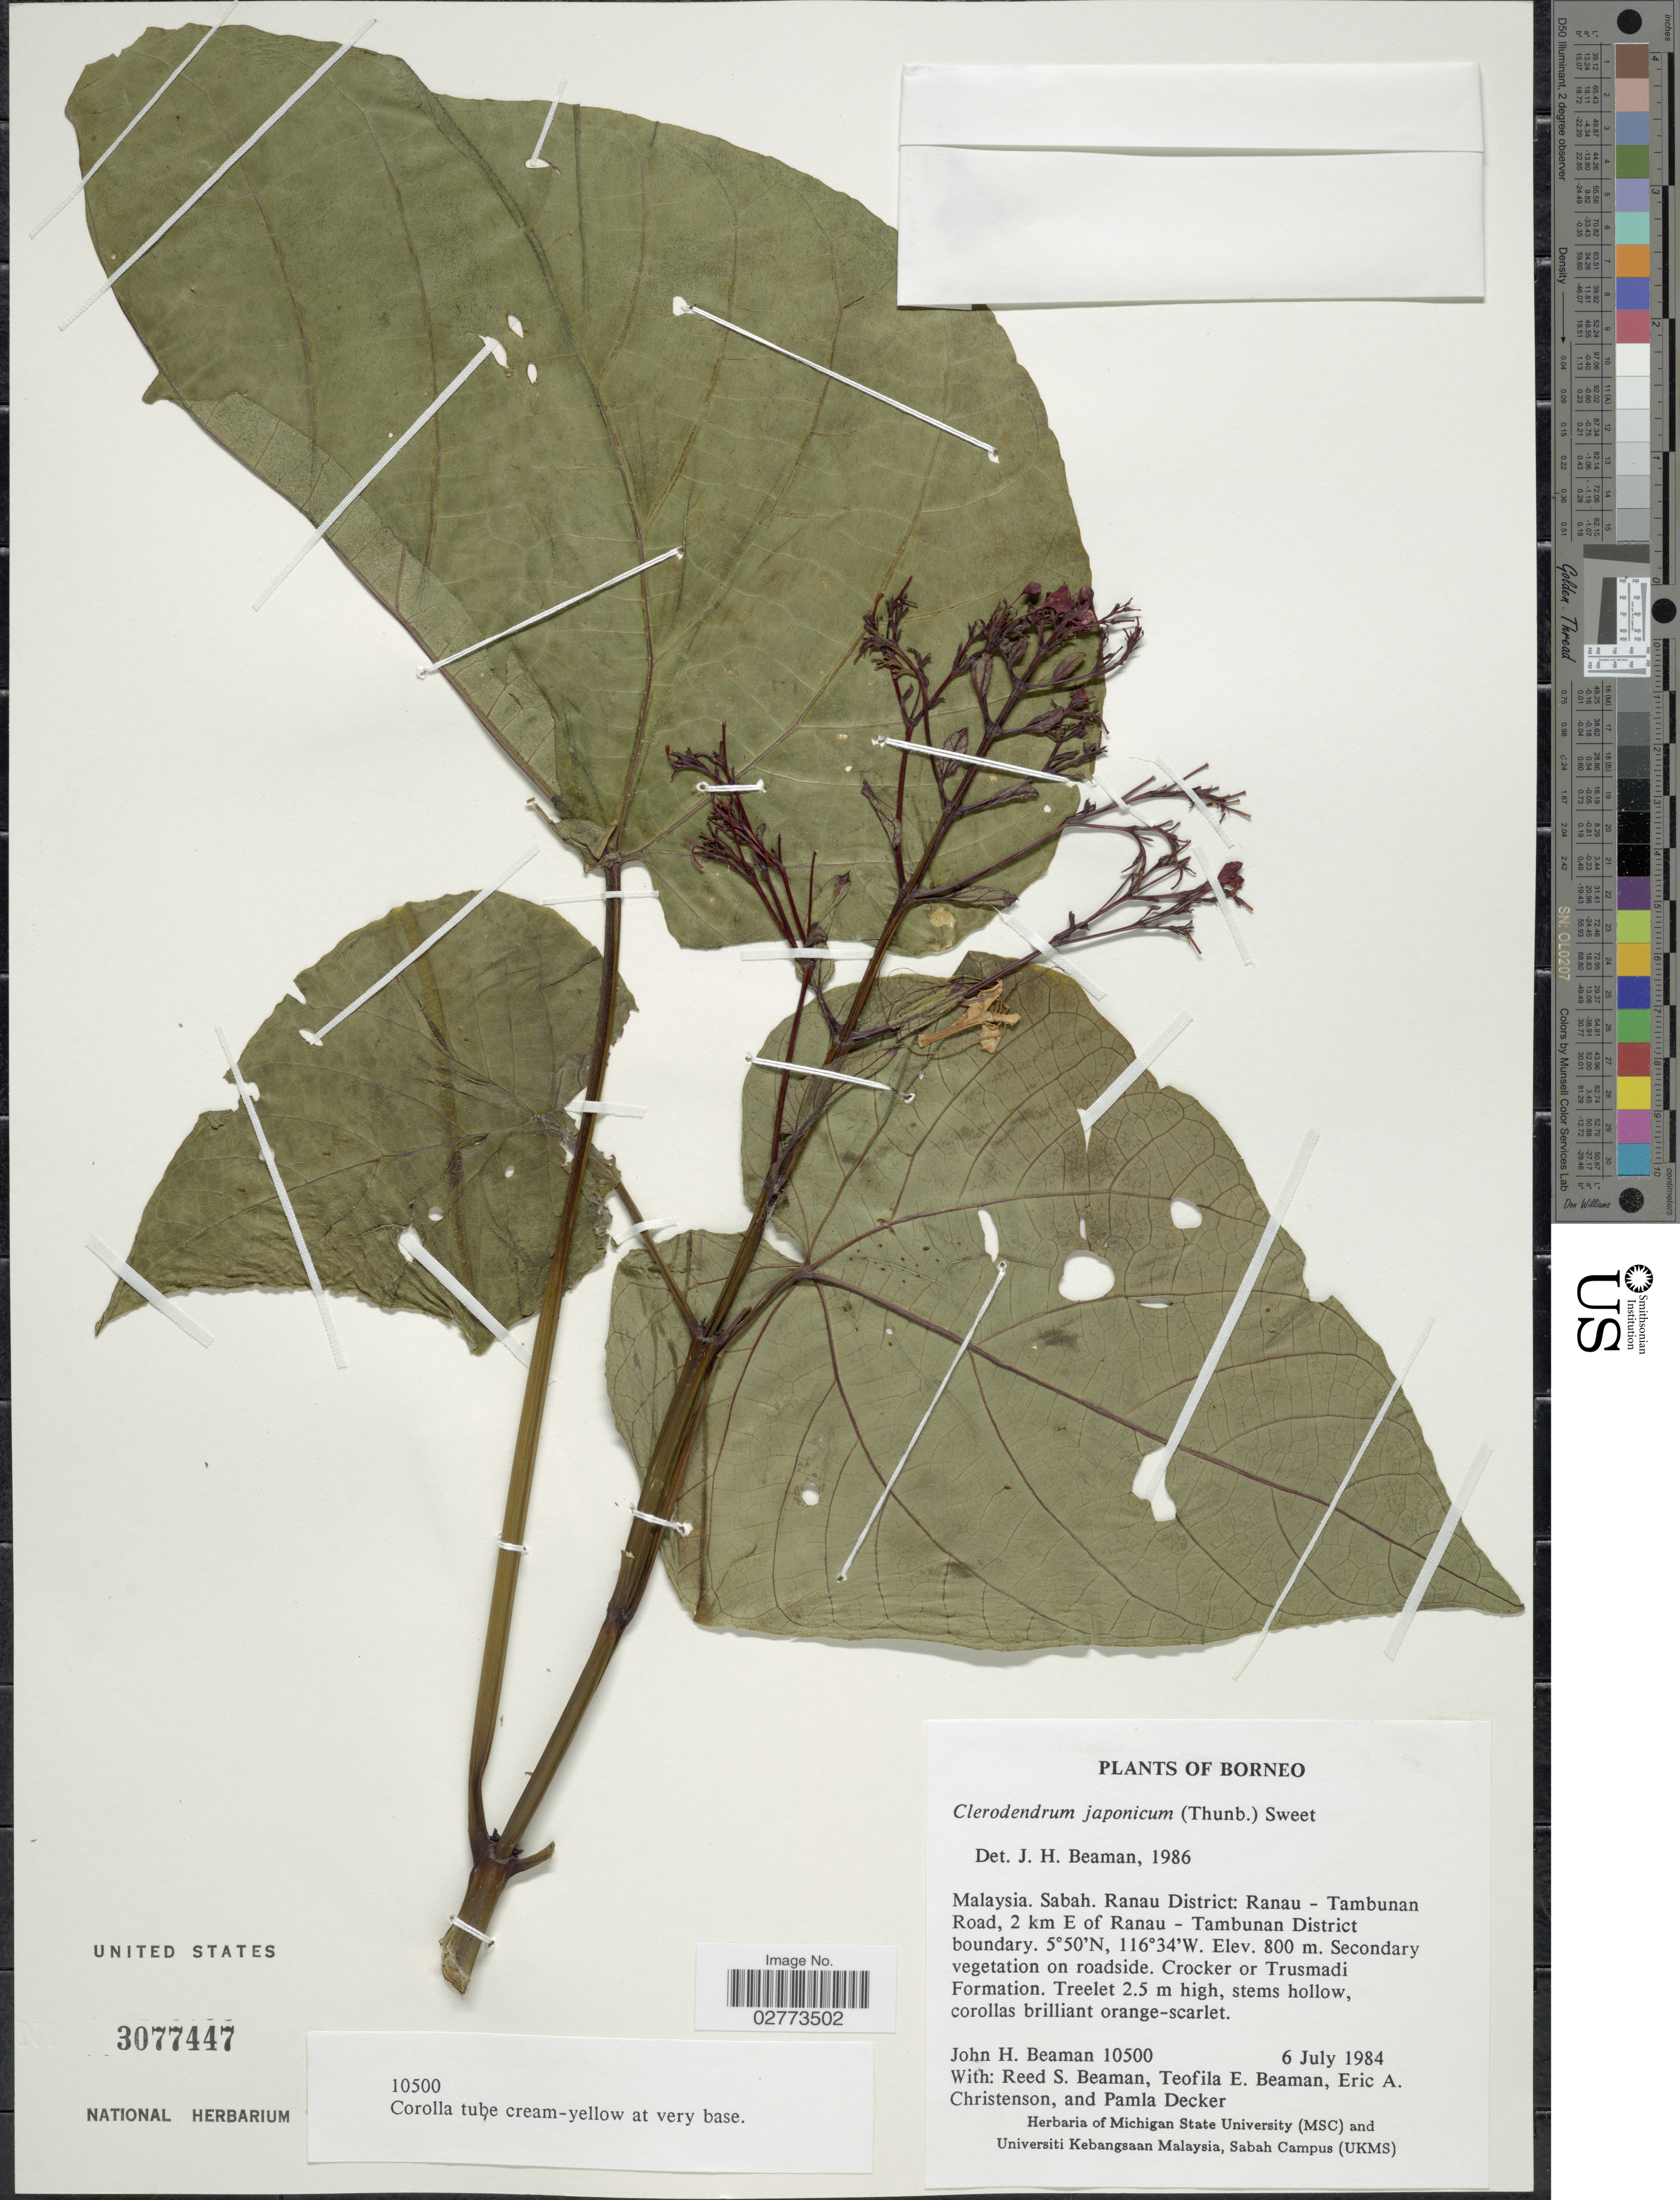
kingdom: Plantae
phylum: Tracheophyta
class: Magnoliopsida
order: Lamiales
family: Lamiaceae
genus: Clerodendrum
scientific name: Clerodendrum japonicum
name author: (Thunb.) Sweet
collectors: J. H. Beaman, R. S. Beaman, T. E. Beaman, E. A. Christenson & P. Decker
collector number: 10500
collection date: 1984-07-06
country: Malaysia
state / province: Sabah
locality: Borneo, Ranau District: Ranau - Tambunan Road, 2 km E of Ranau - Tambunan District boundary.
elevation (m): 800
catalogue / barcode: US 3077447